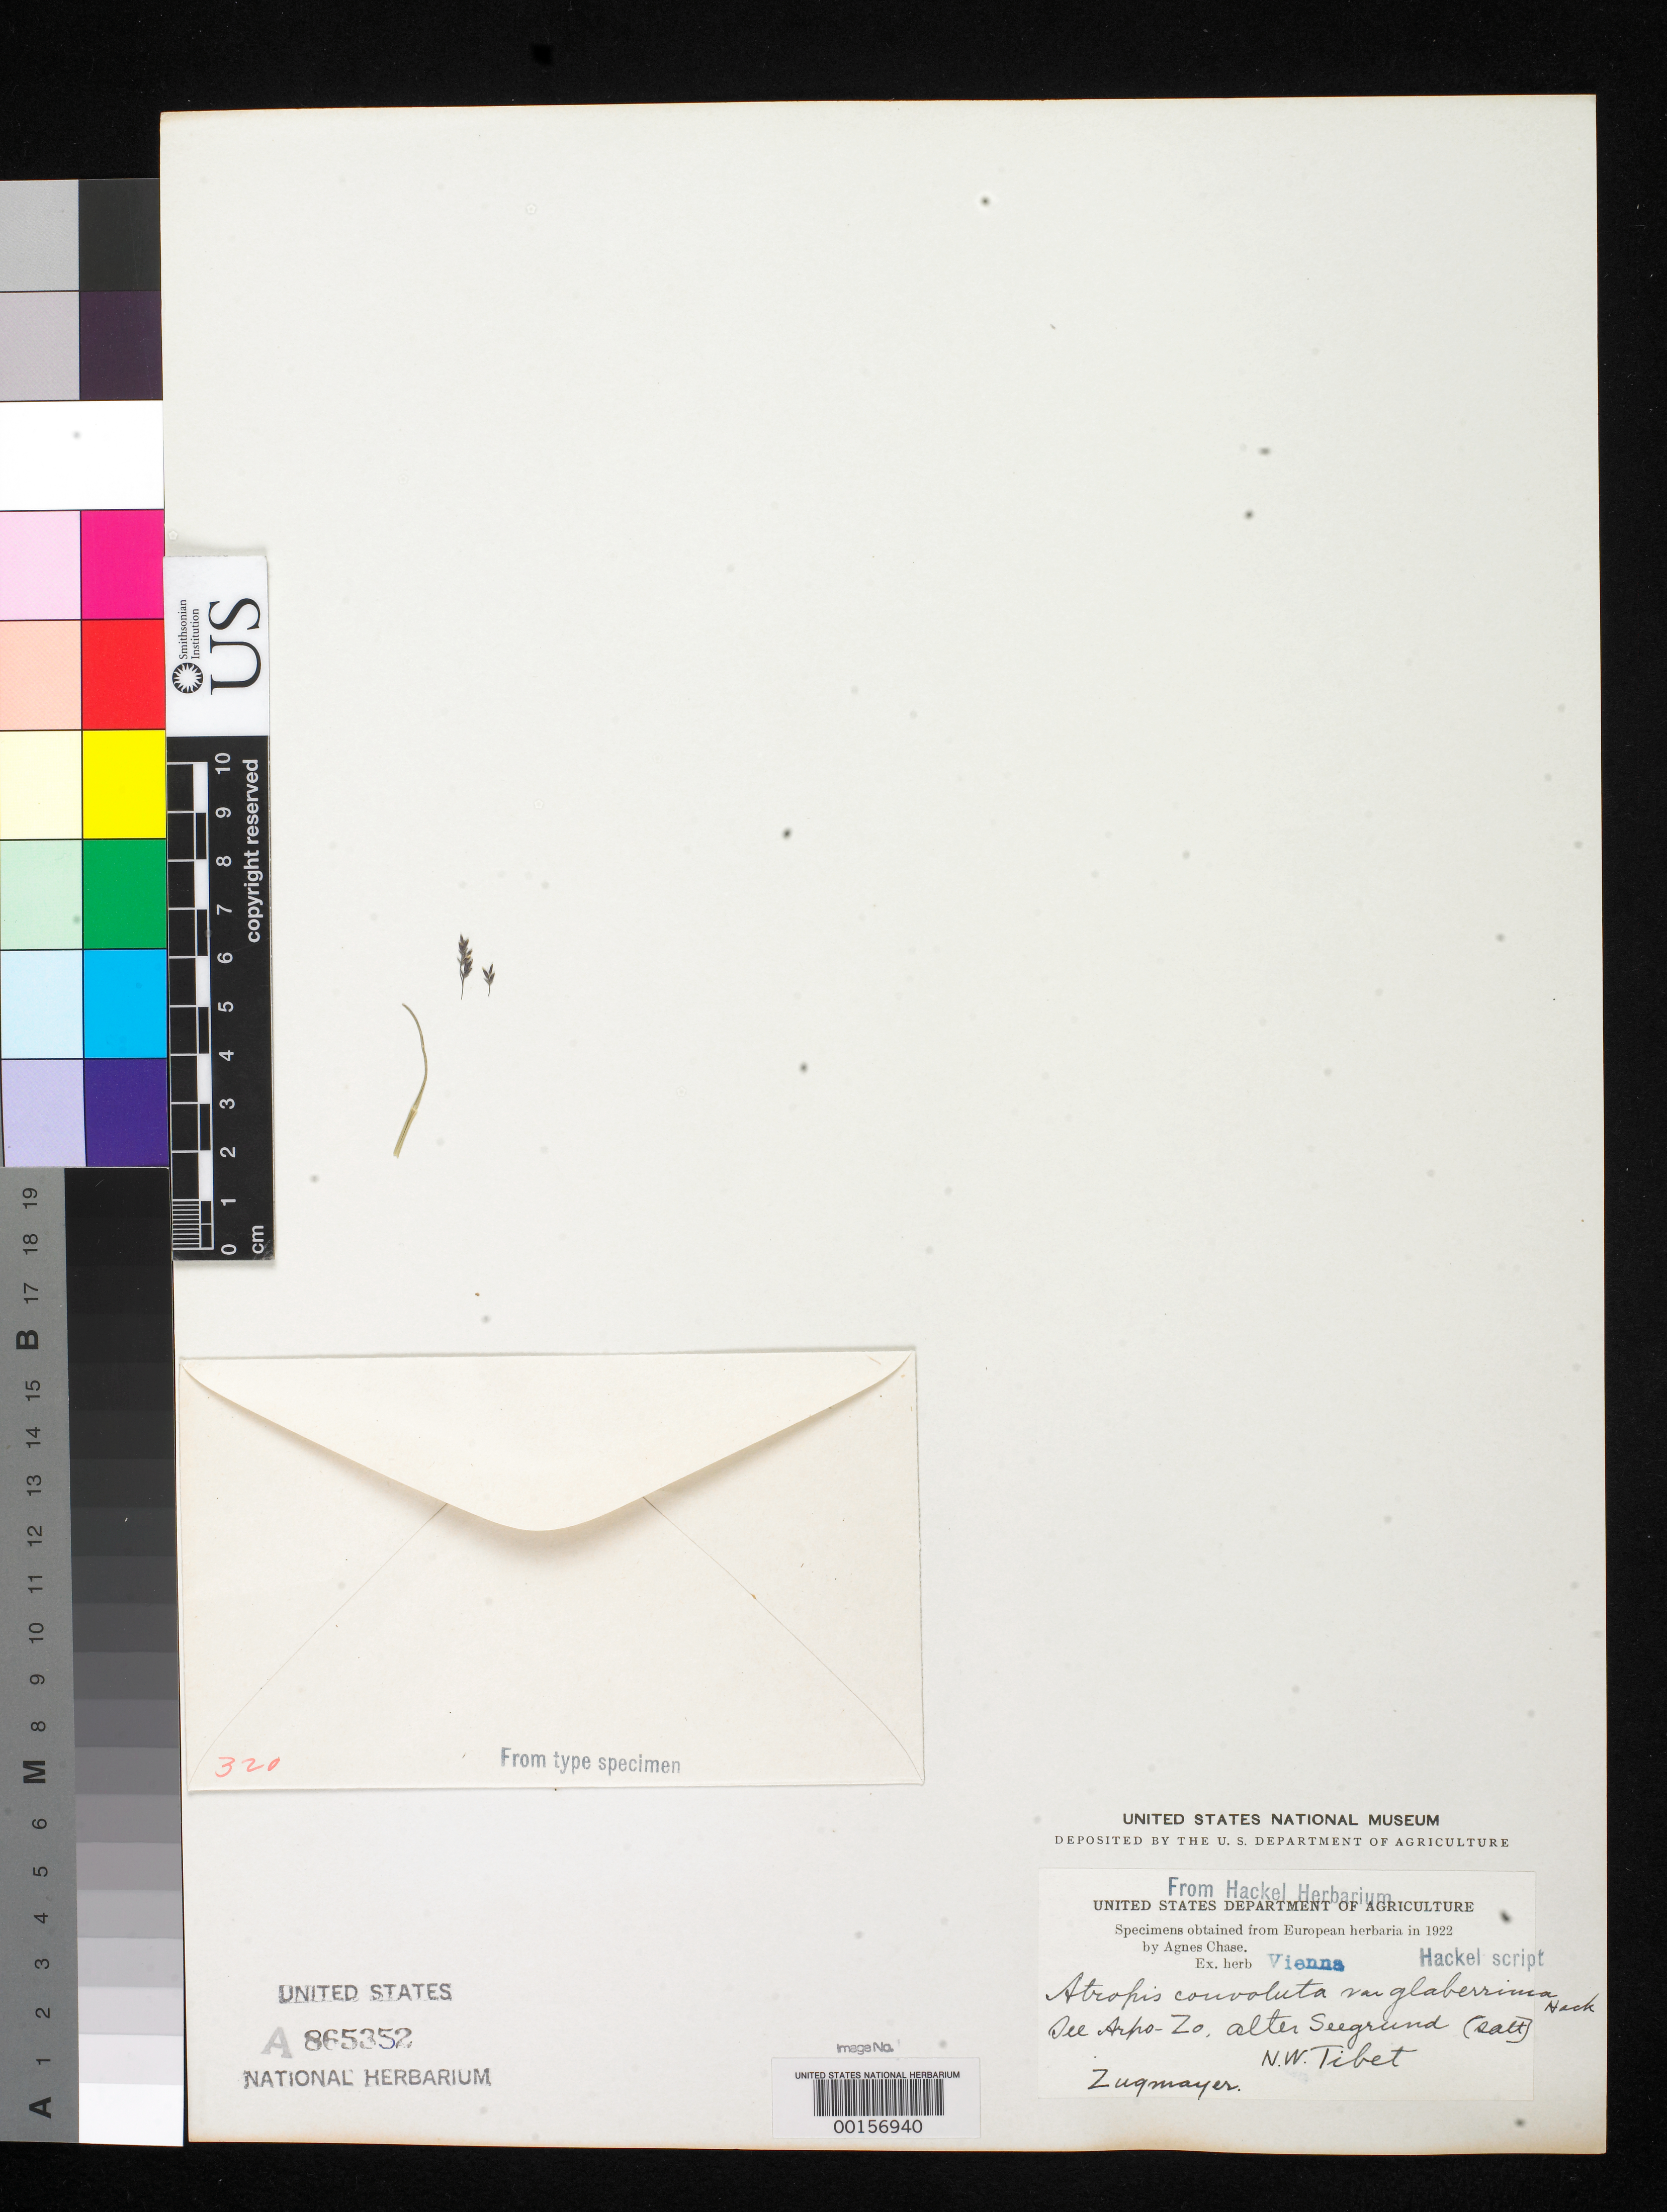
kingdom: Plantae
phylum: Tracheophyta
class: Liliopsida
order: Poales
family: Poaceae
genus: Atropis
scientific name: Atropis convoluta var. glaberrima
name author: Hack. in Keissl.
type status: Type Fragment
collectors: -. Zugmayer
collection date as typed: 1906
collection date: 1906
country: China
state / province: Xizang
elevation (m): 5370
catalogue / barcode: US 865352A